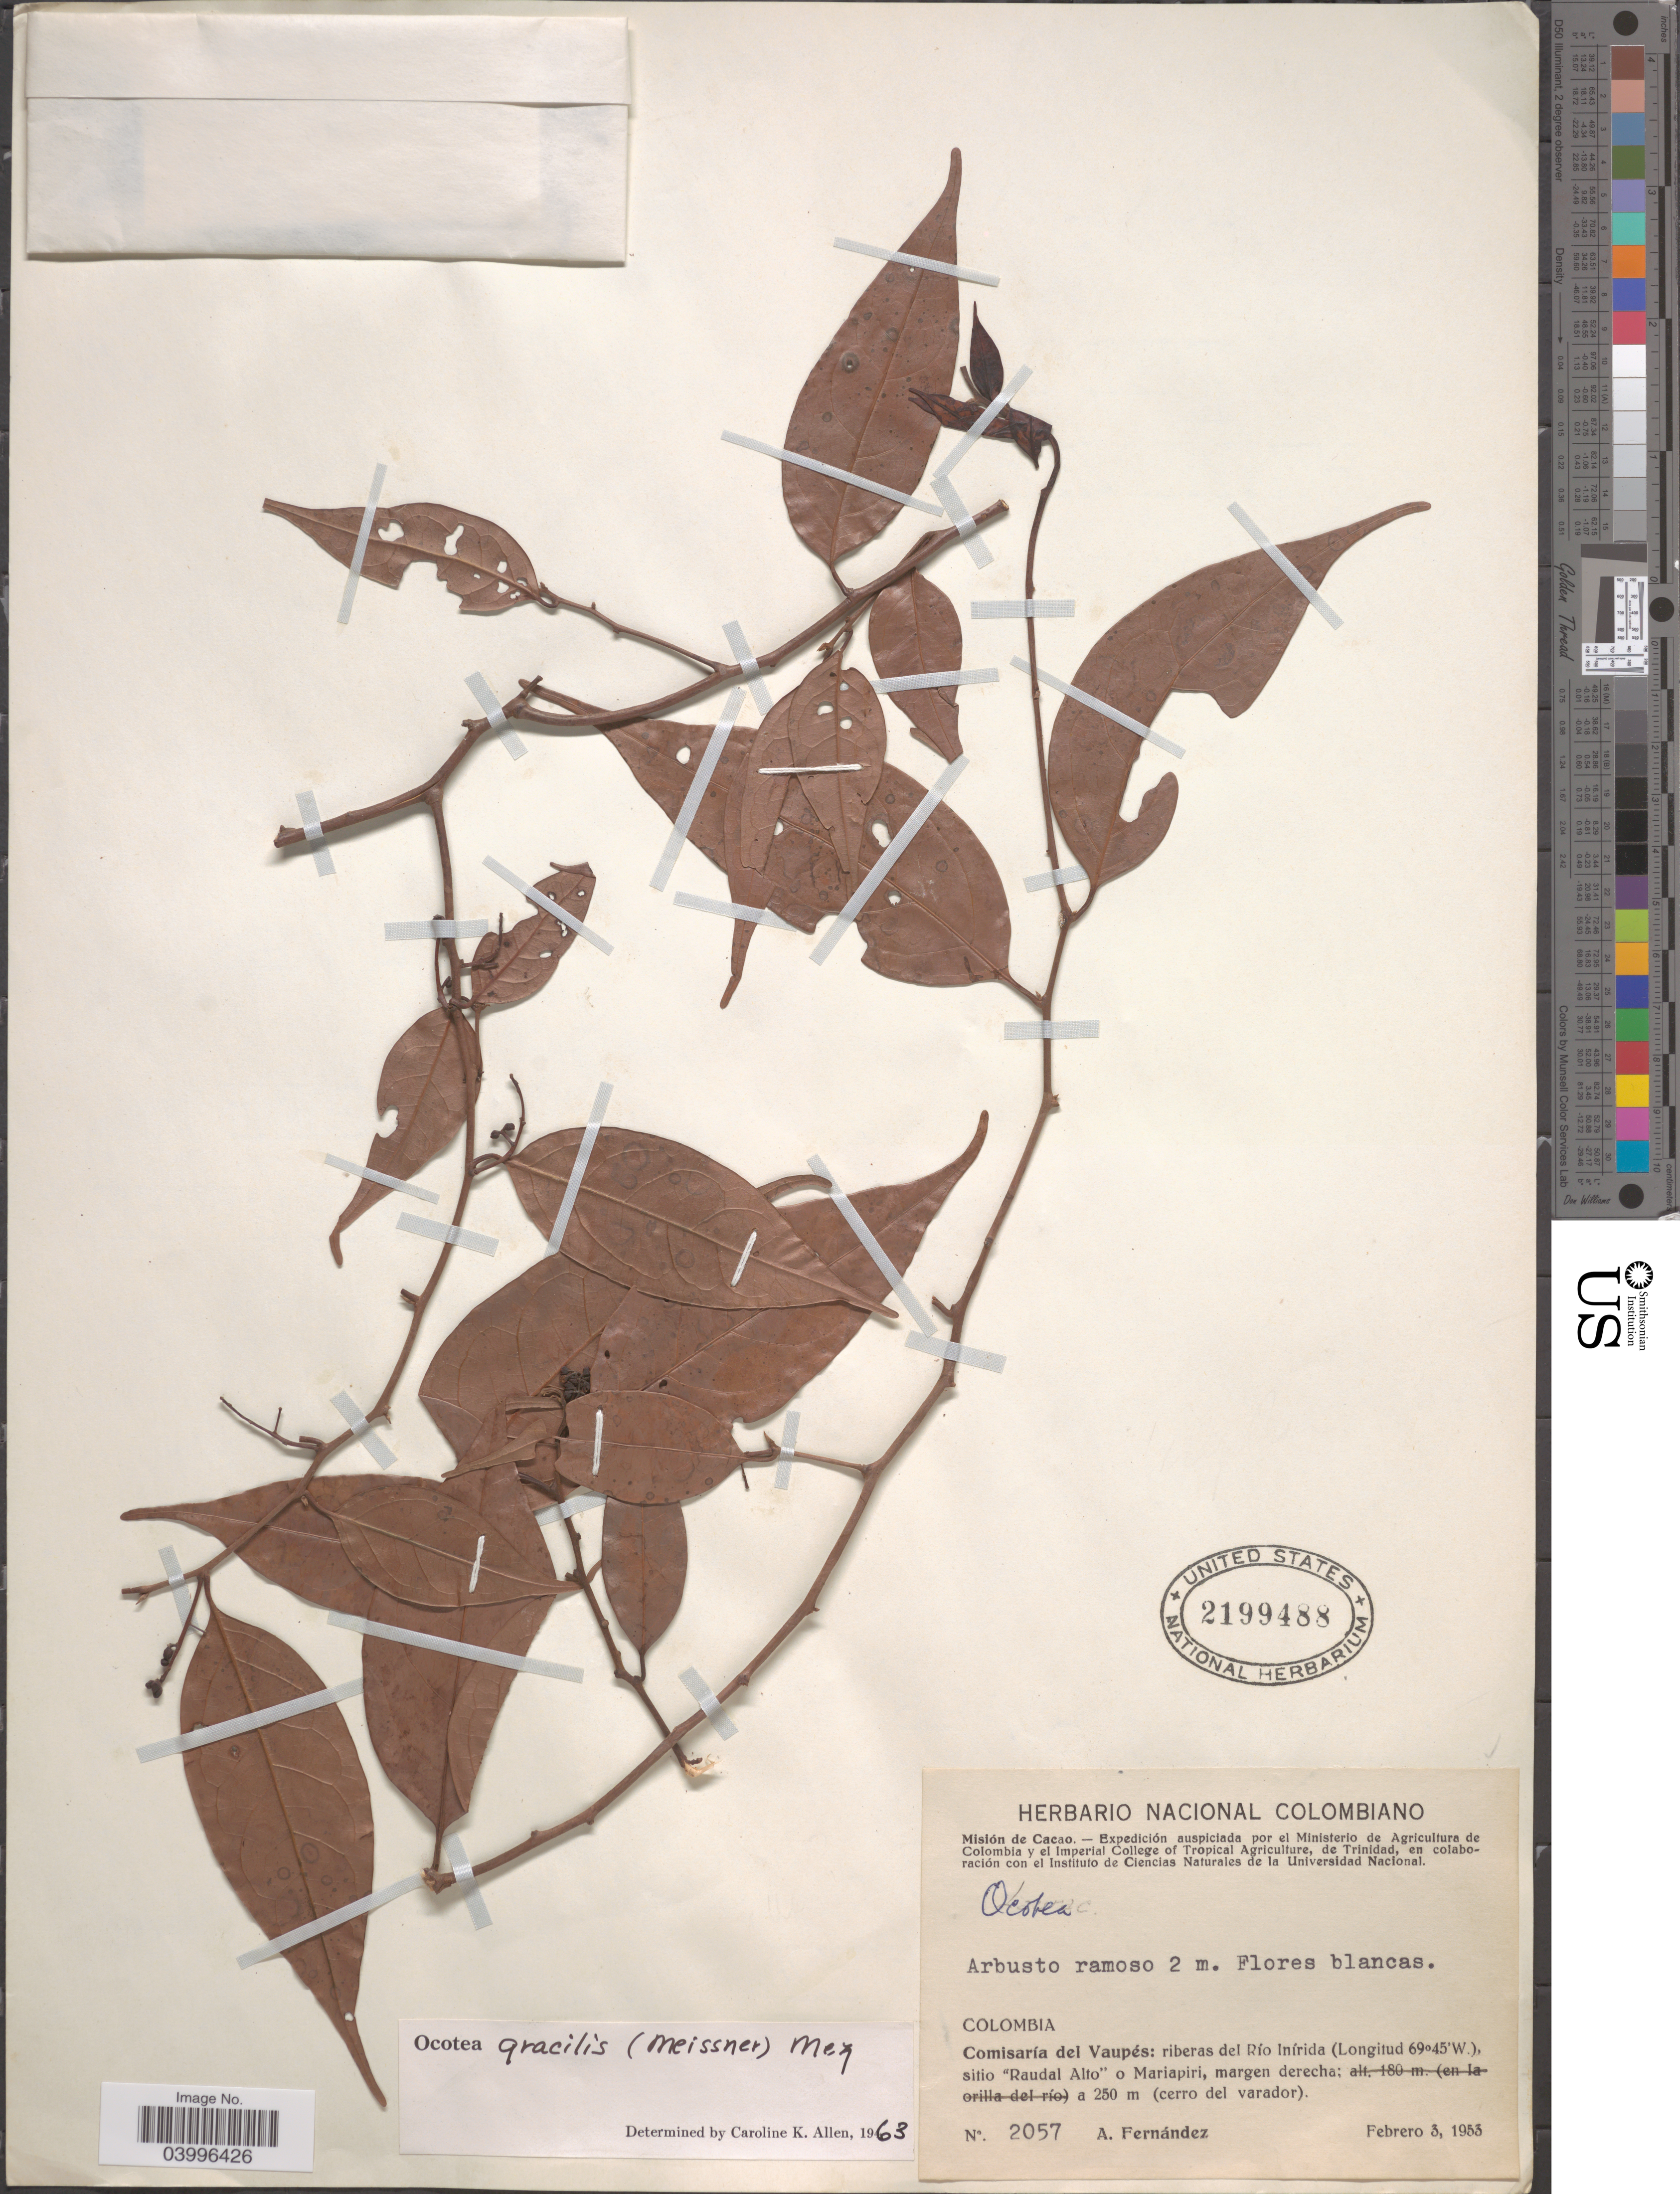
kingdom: Plantae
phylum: Tracheophyta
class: Magnoliopsida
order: Laurales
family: Lauraceae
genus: Ocotea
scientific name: Ocotea gracilis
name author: (Meisn.) Mez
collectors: A. Fernández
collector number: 2057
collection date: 1953-02-03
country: Colombia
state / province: Vaupés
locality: Comisaría del Vaupés: riberas del Río Inírida, sitio "Raudal Alto" o Mariapiri, margen derecha (cerro del varador).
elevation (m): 250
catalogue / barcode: US 2199488